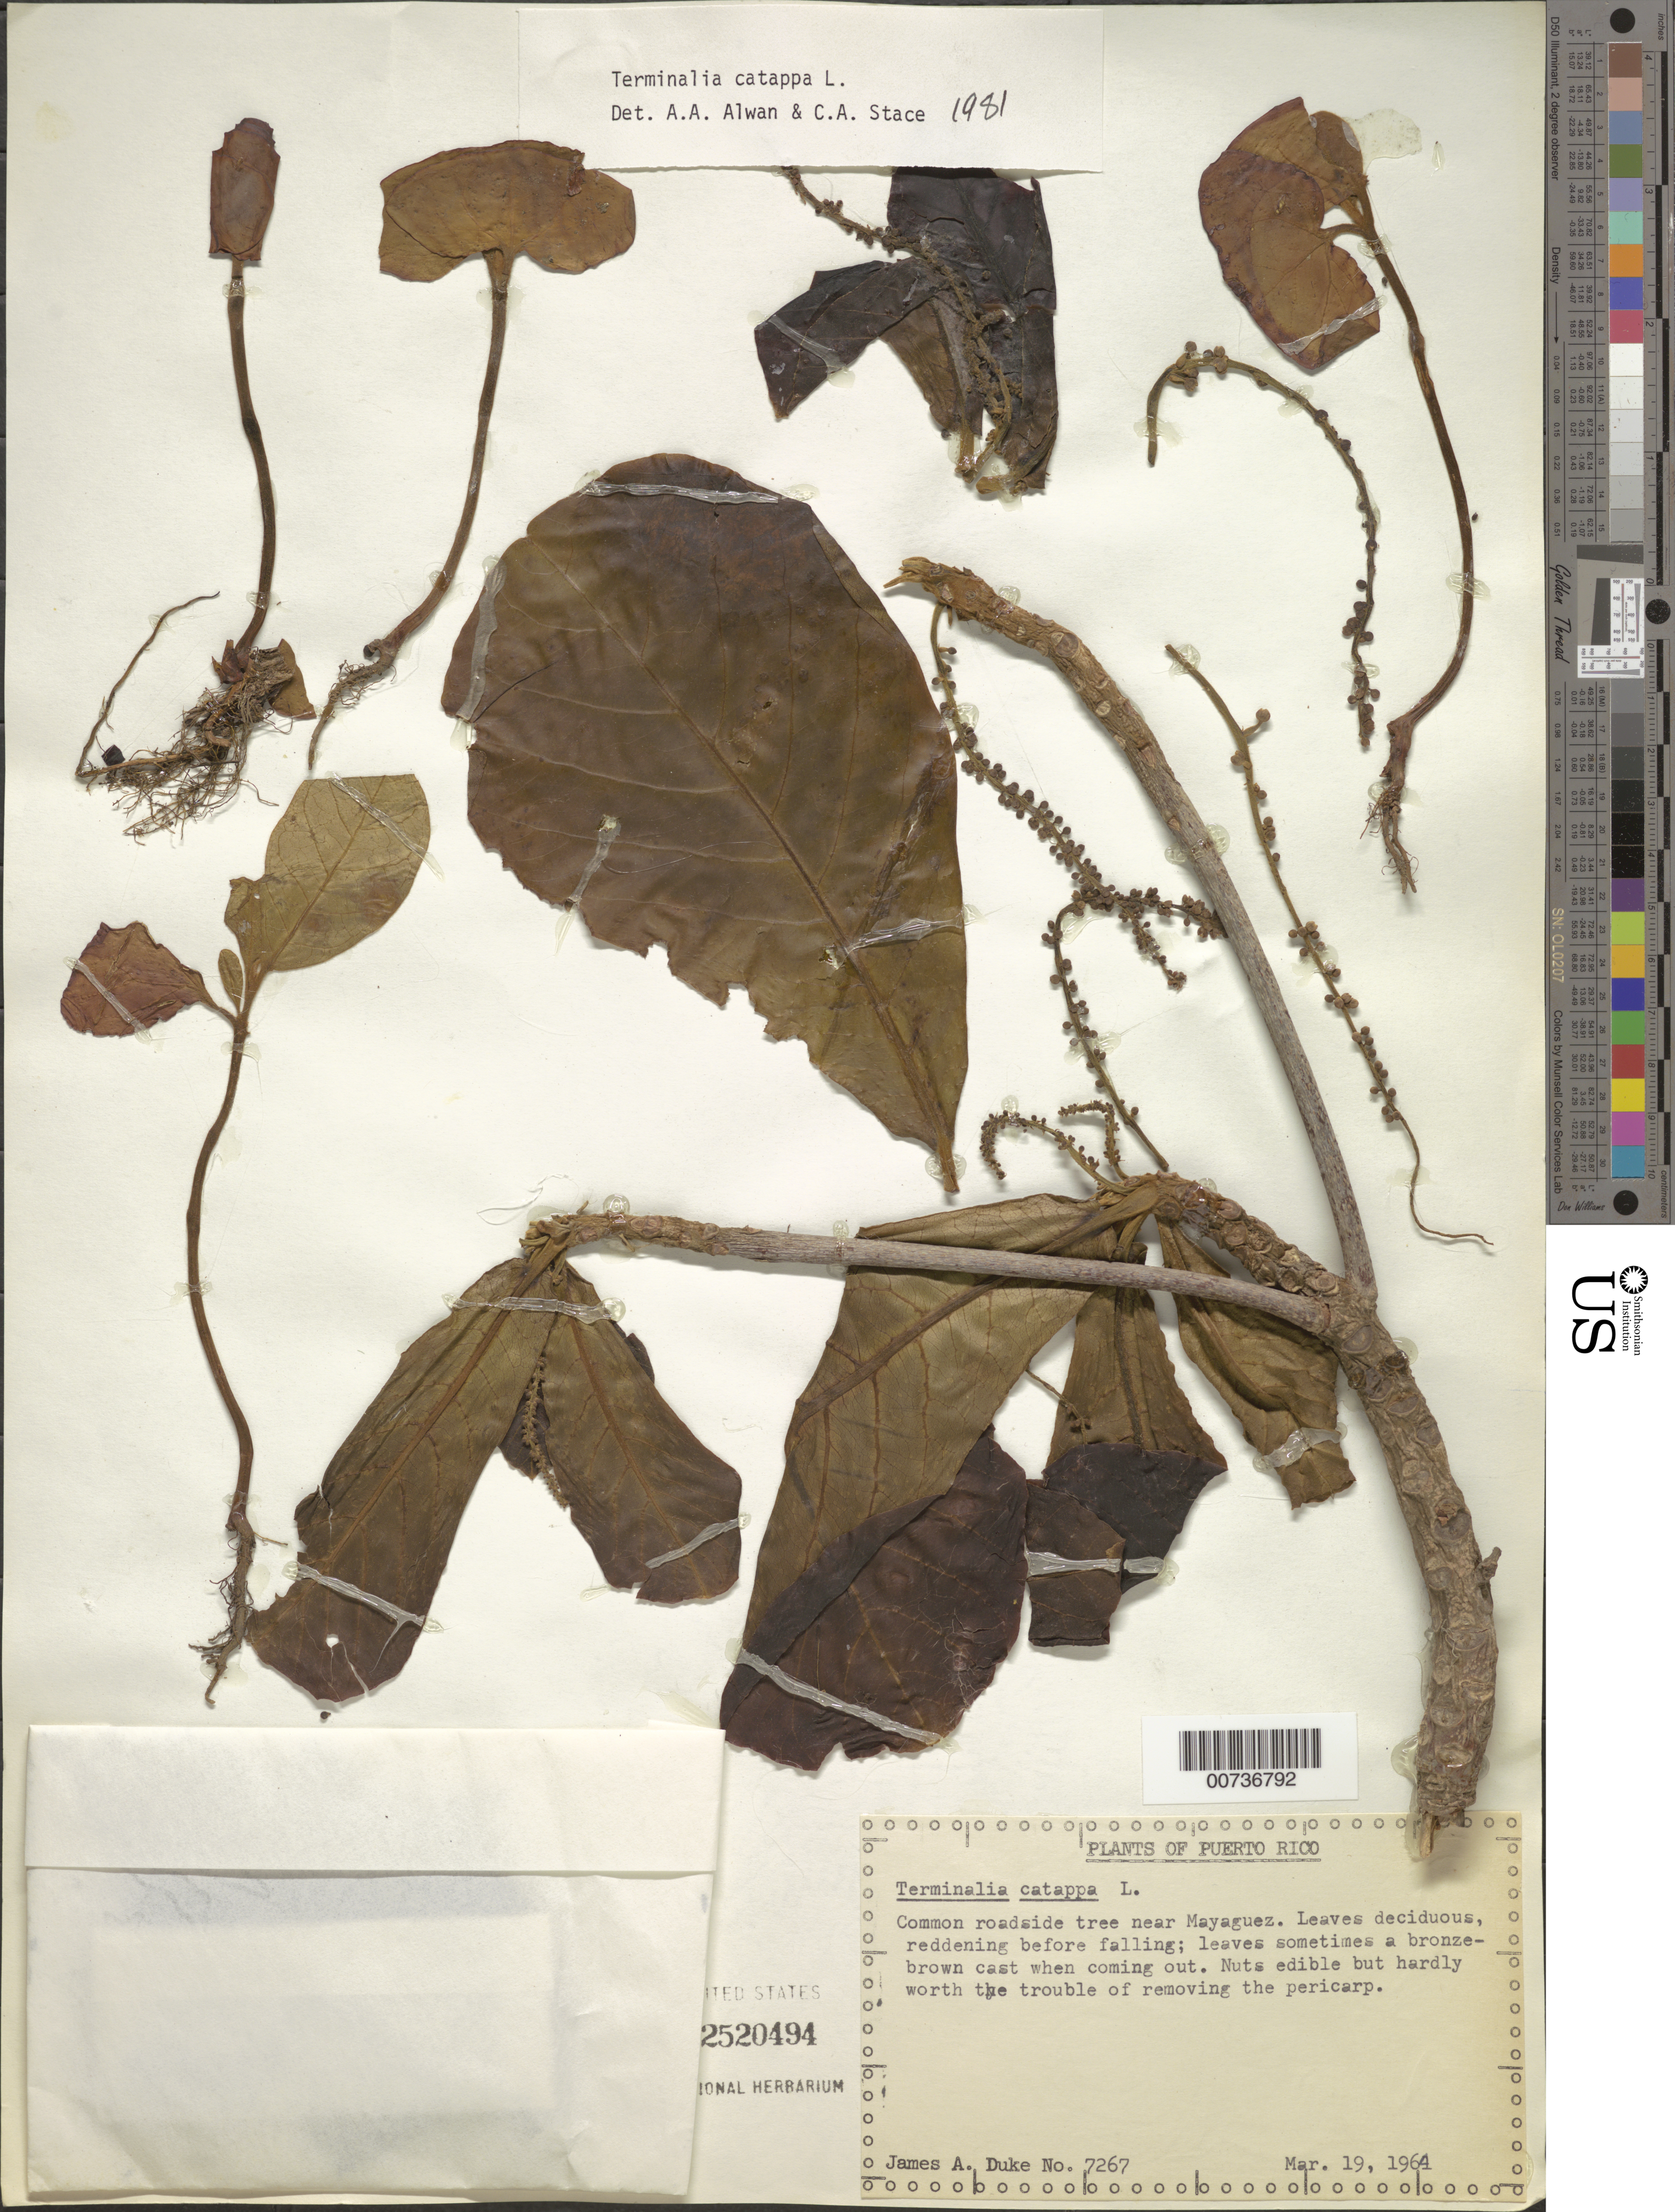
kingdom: Plantae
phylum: Tracheophyta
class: Magnoliopsida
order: Myrtales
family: Combretaceae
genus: Terminalia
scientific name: Terminalia catappa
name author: L.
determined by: Alwan, A. R.; Stace, C. A.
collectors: J. A. Duke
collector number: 7267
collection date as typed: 19 Mar 1964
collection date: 1964-03-19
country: Puerto Rico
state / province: Mayagüez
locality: Common roadside tree near Mayaguez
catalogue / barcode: US 2520494